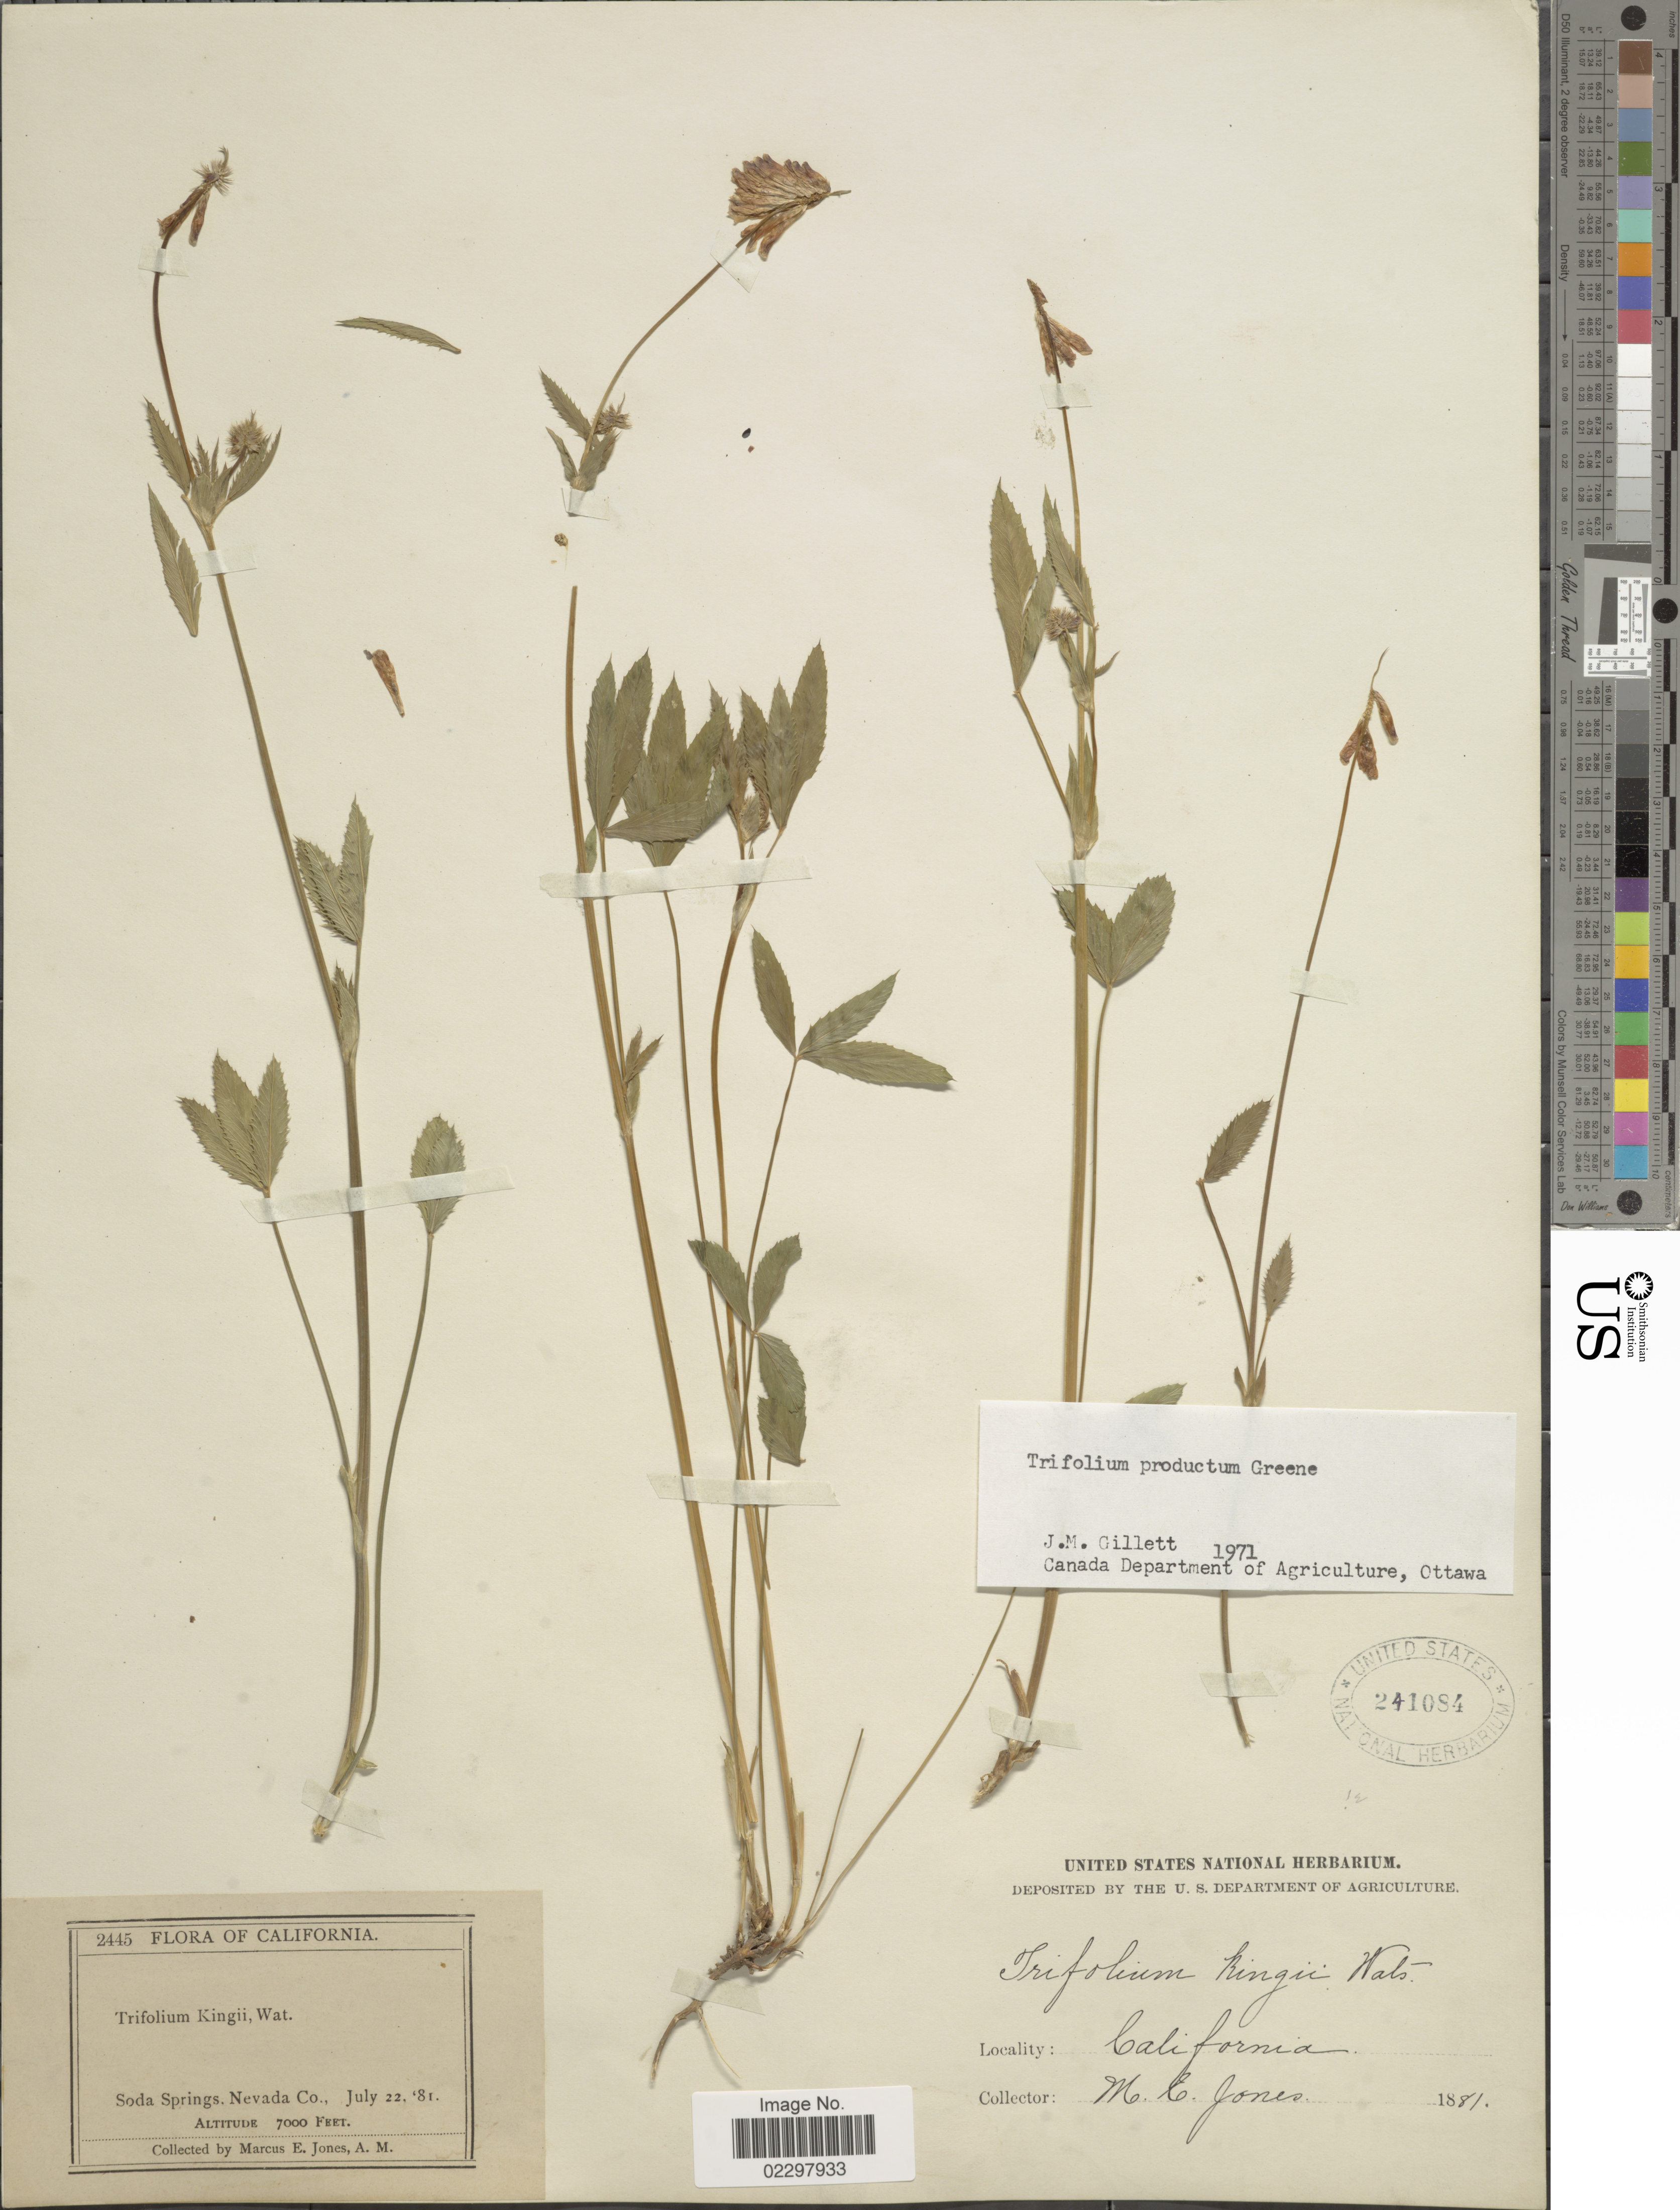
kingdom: Plantae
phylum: Tracheophyta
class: Magnoliopsida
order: Fabales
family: Fabaceae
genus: Trifolium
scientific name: Trifolium productum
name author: Greene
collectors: M. E. Jones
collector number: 2445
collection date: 1881-07-22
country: United States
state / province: California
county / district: Nevada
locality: Soda Springs, Nevada Co.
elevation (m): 2134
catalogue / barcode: US 241084